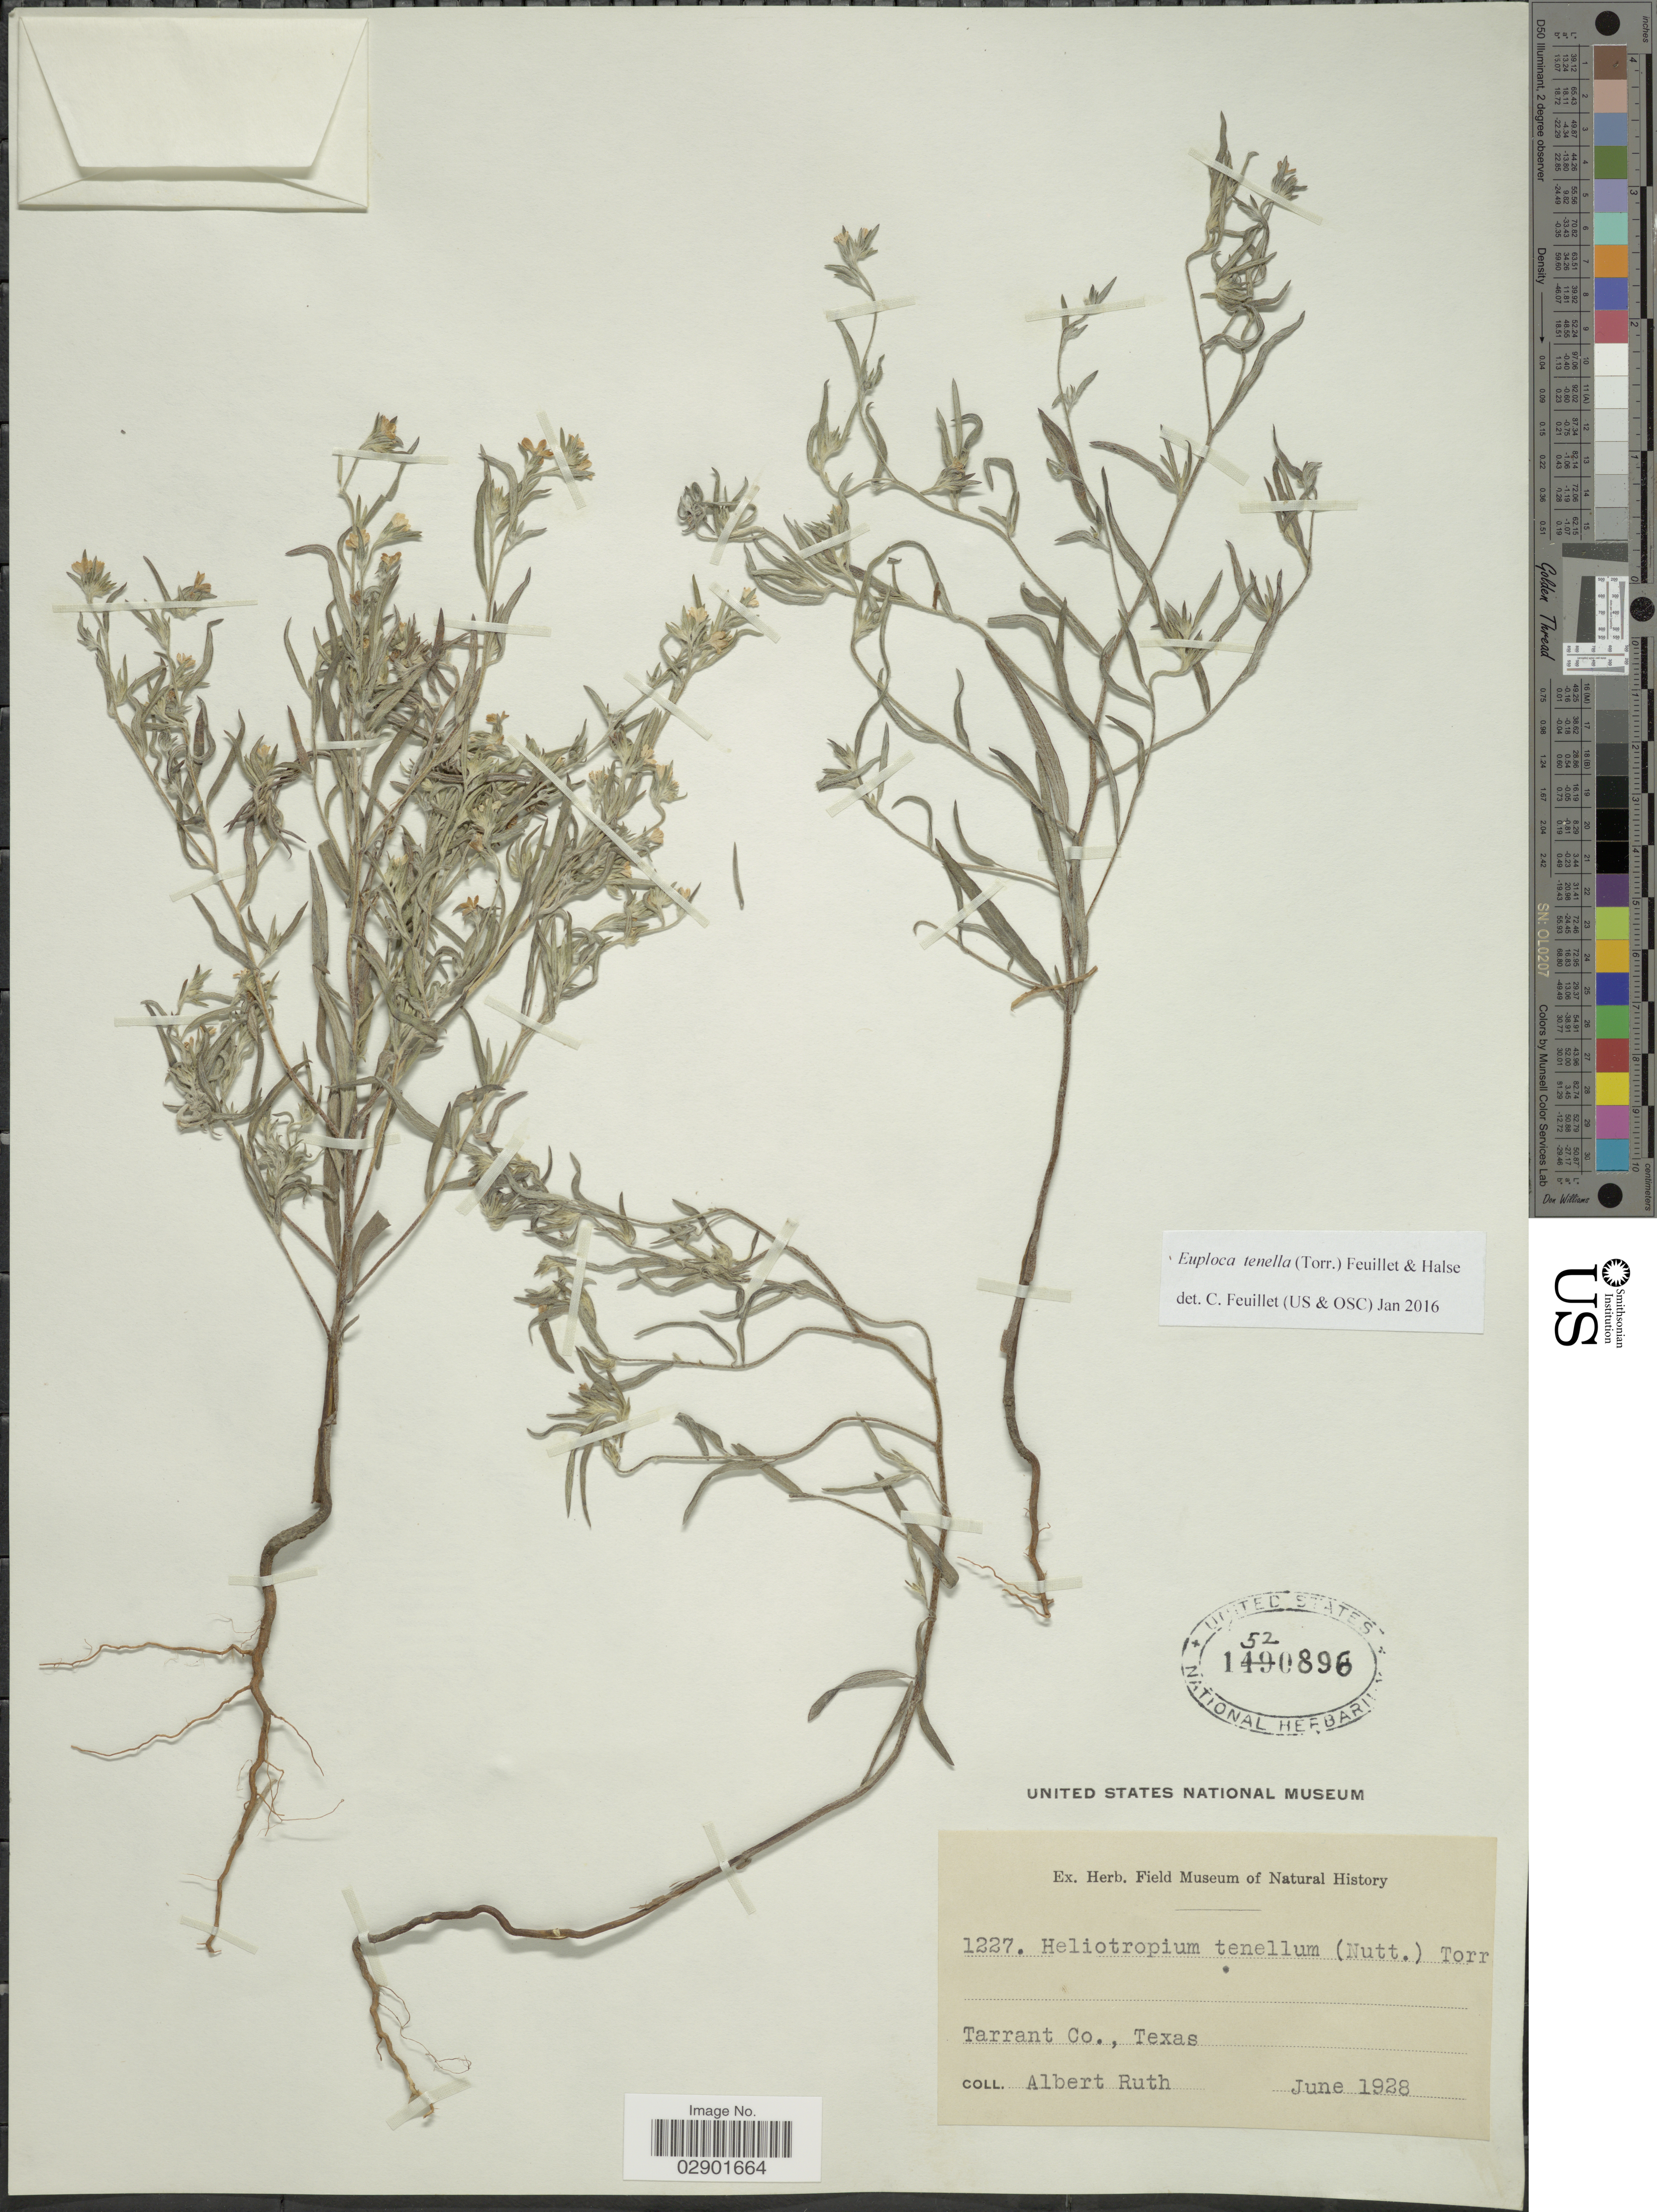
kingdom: Plantae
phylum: Tracheophyta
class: Magnoliopsida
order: Boraginales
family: Heliotropiaceae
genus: Euploca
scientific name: Euploca tenella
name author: (Torr.) Feuillet & Halse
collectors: A. Ruth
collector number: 1227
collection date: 1928-06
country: United States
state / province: Texas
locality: Tarrant Co.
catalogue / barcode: US 1520896